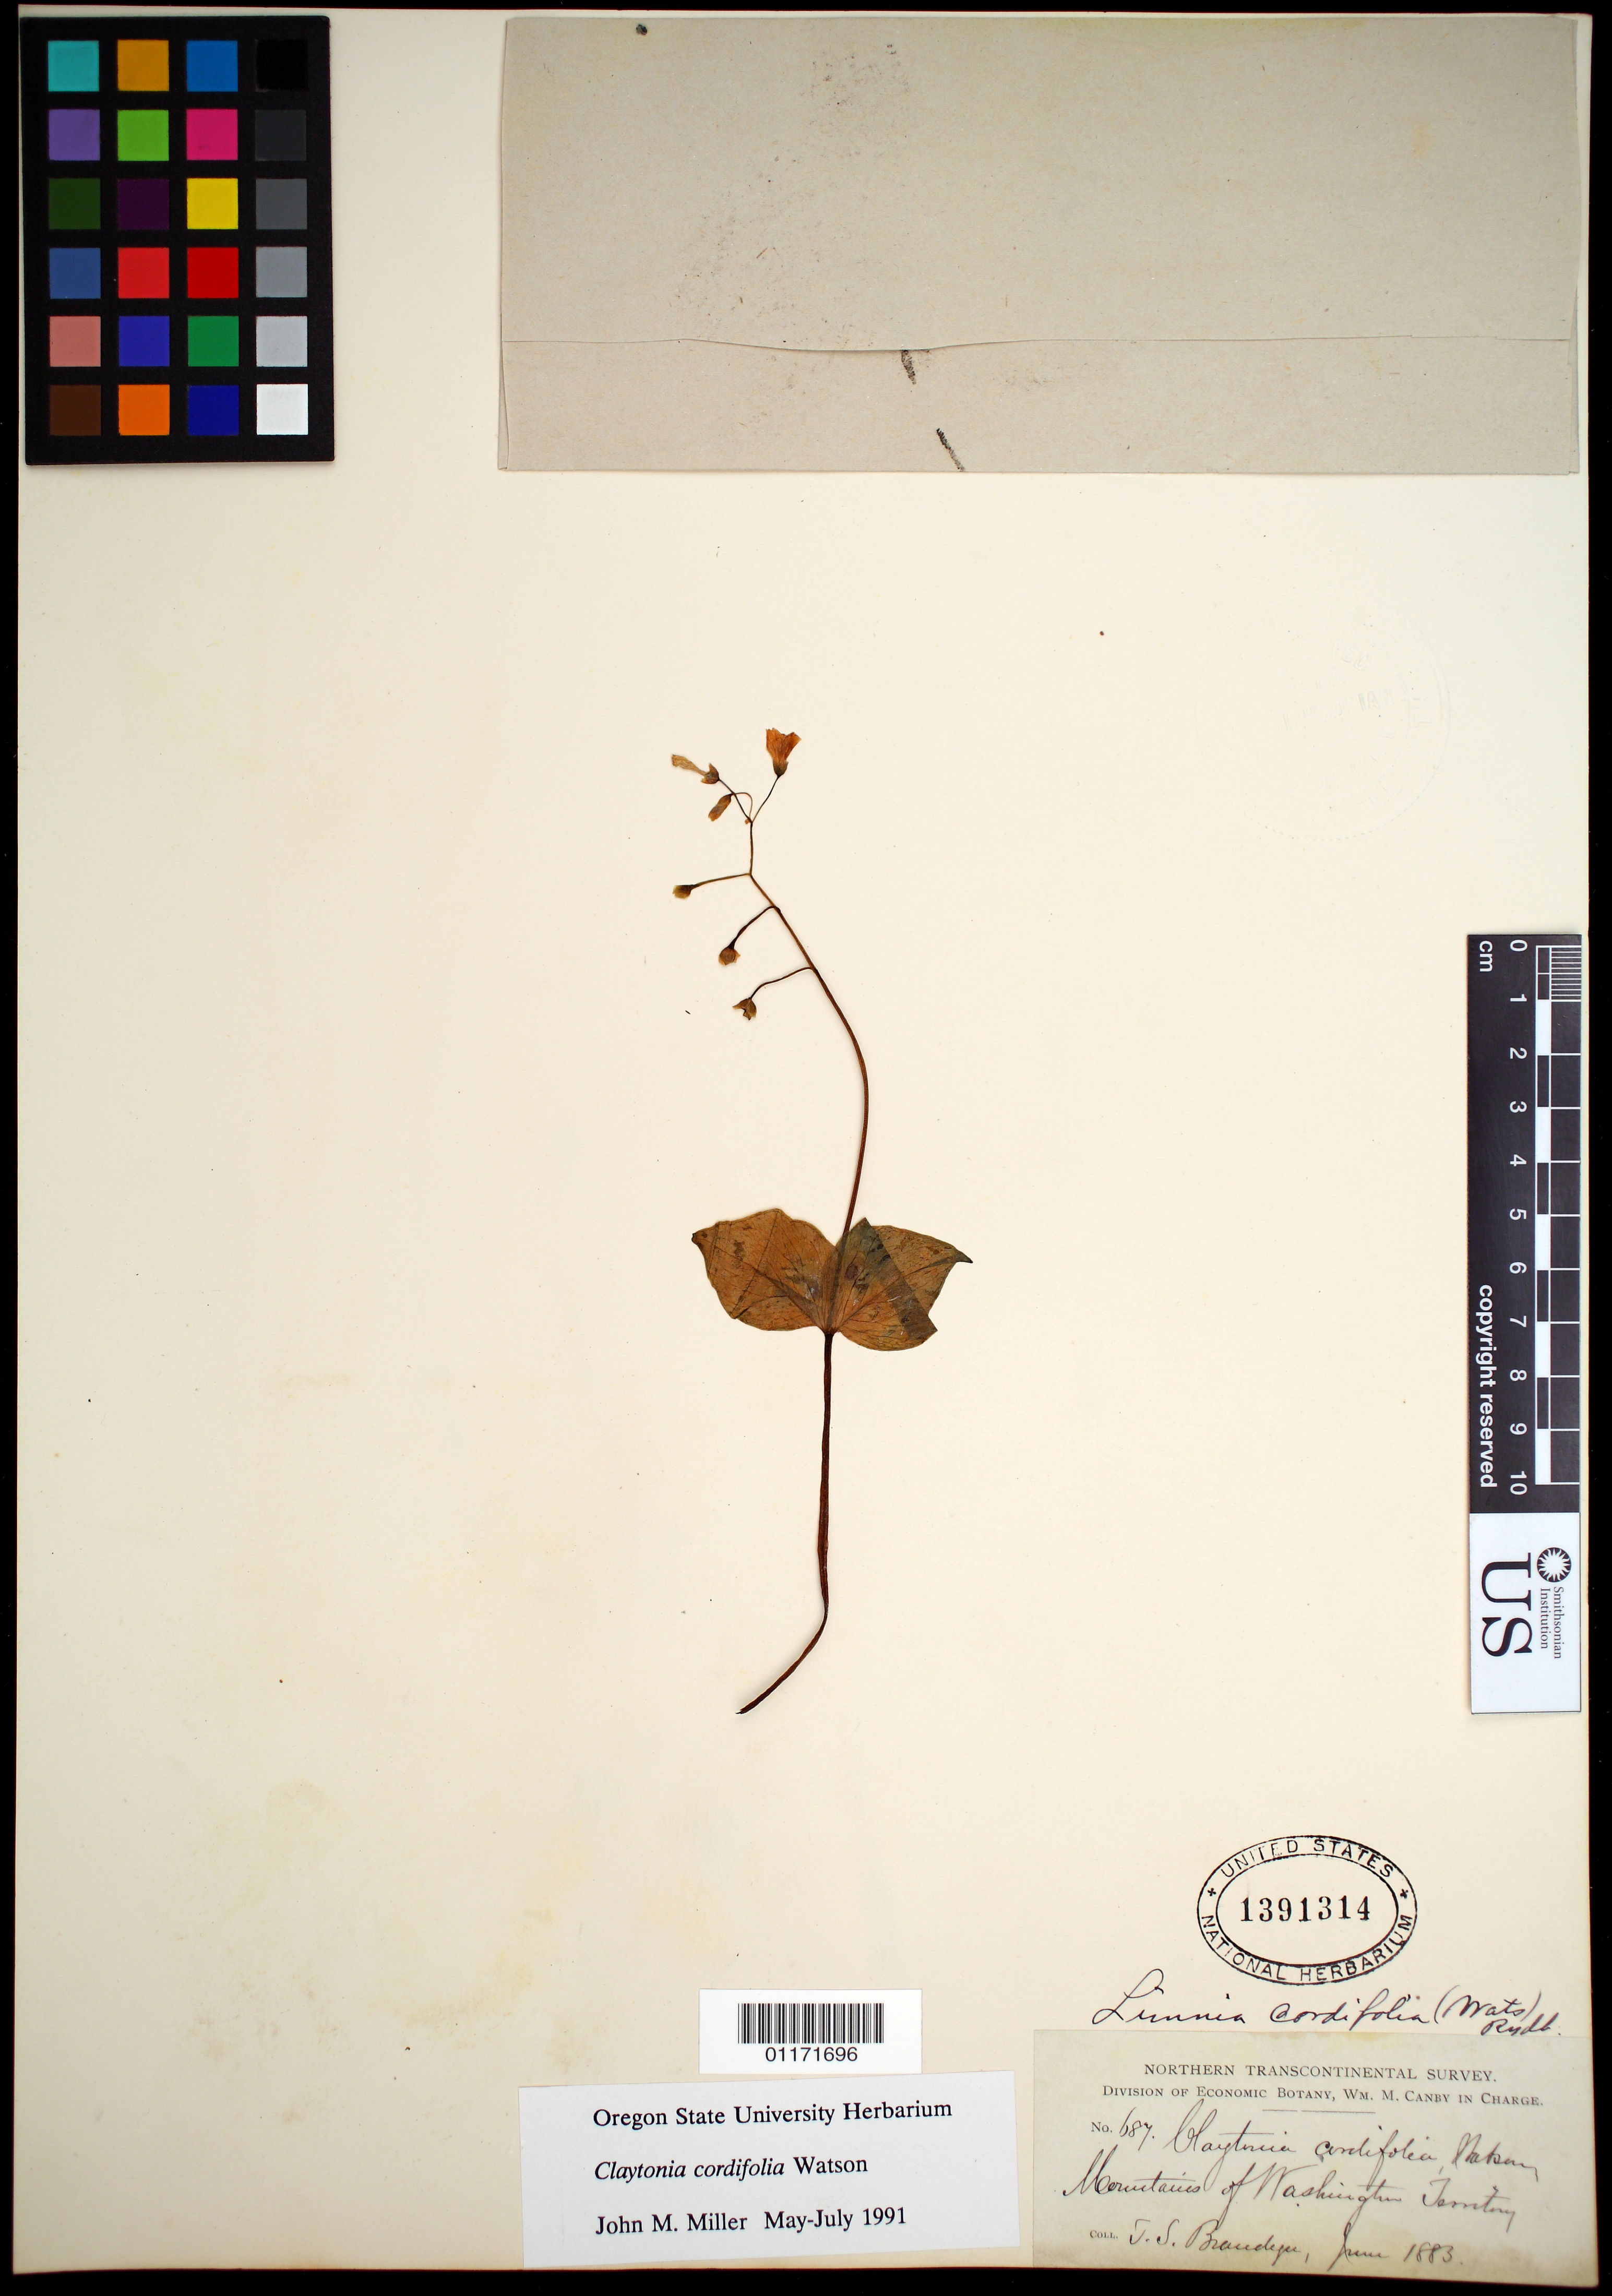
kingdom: Plantae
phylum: Tracheophyta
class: Magnoliopsida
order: Caryophyllales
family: Montiaceae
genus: Claytonia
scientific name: Claytonia cordifolia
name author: S. Watson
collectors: T. S. Brandegee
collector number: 687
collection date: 1883-06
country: United States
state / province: Washington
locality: Mts. of Washington Territory.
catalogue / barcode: US 1391314